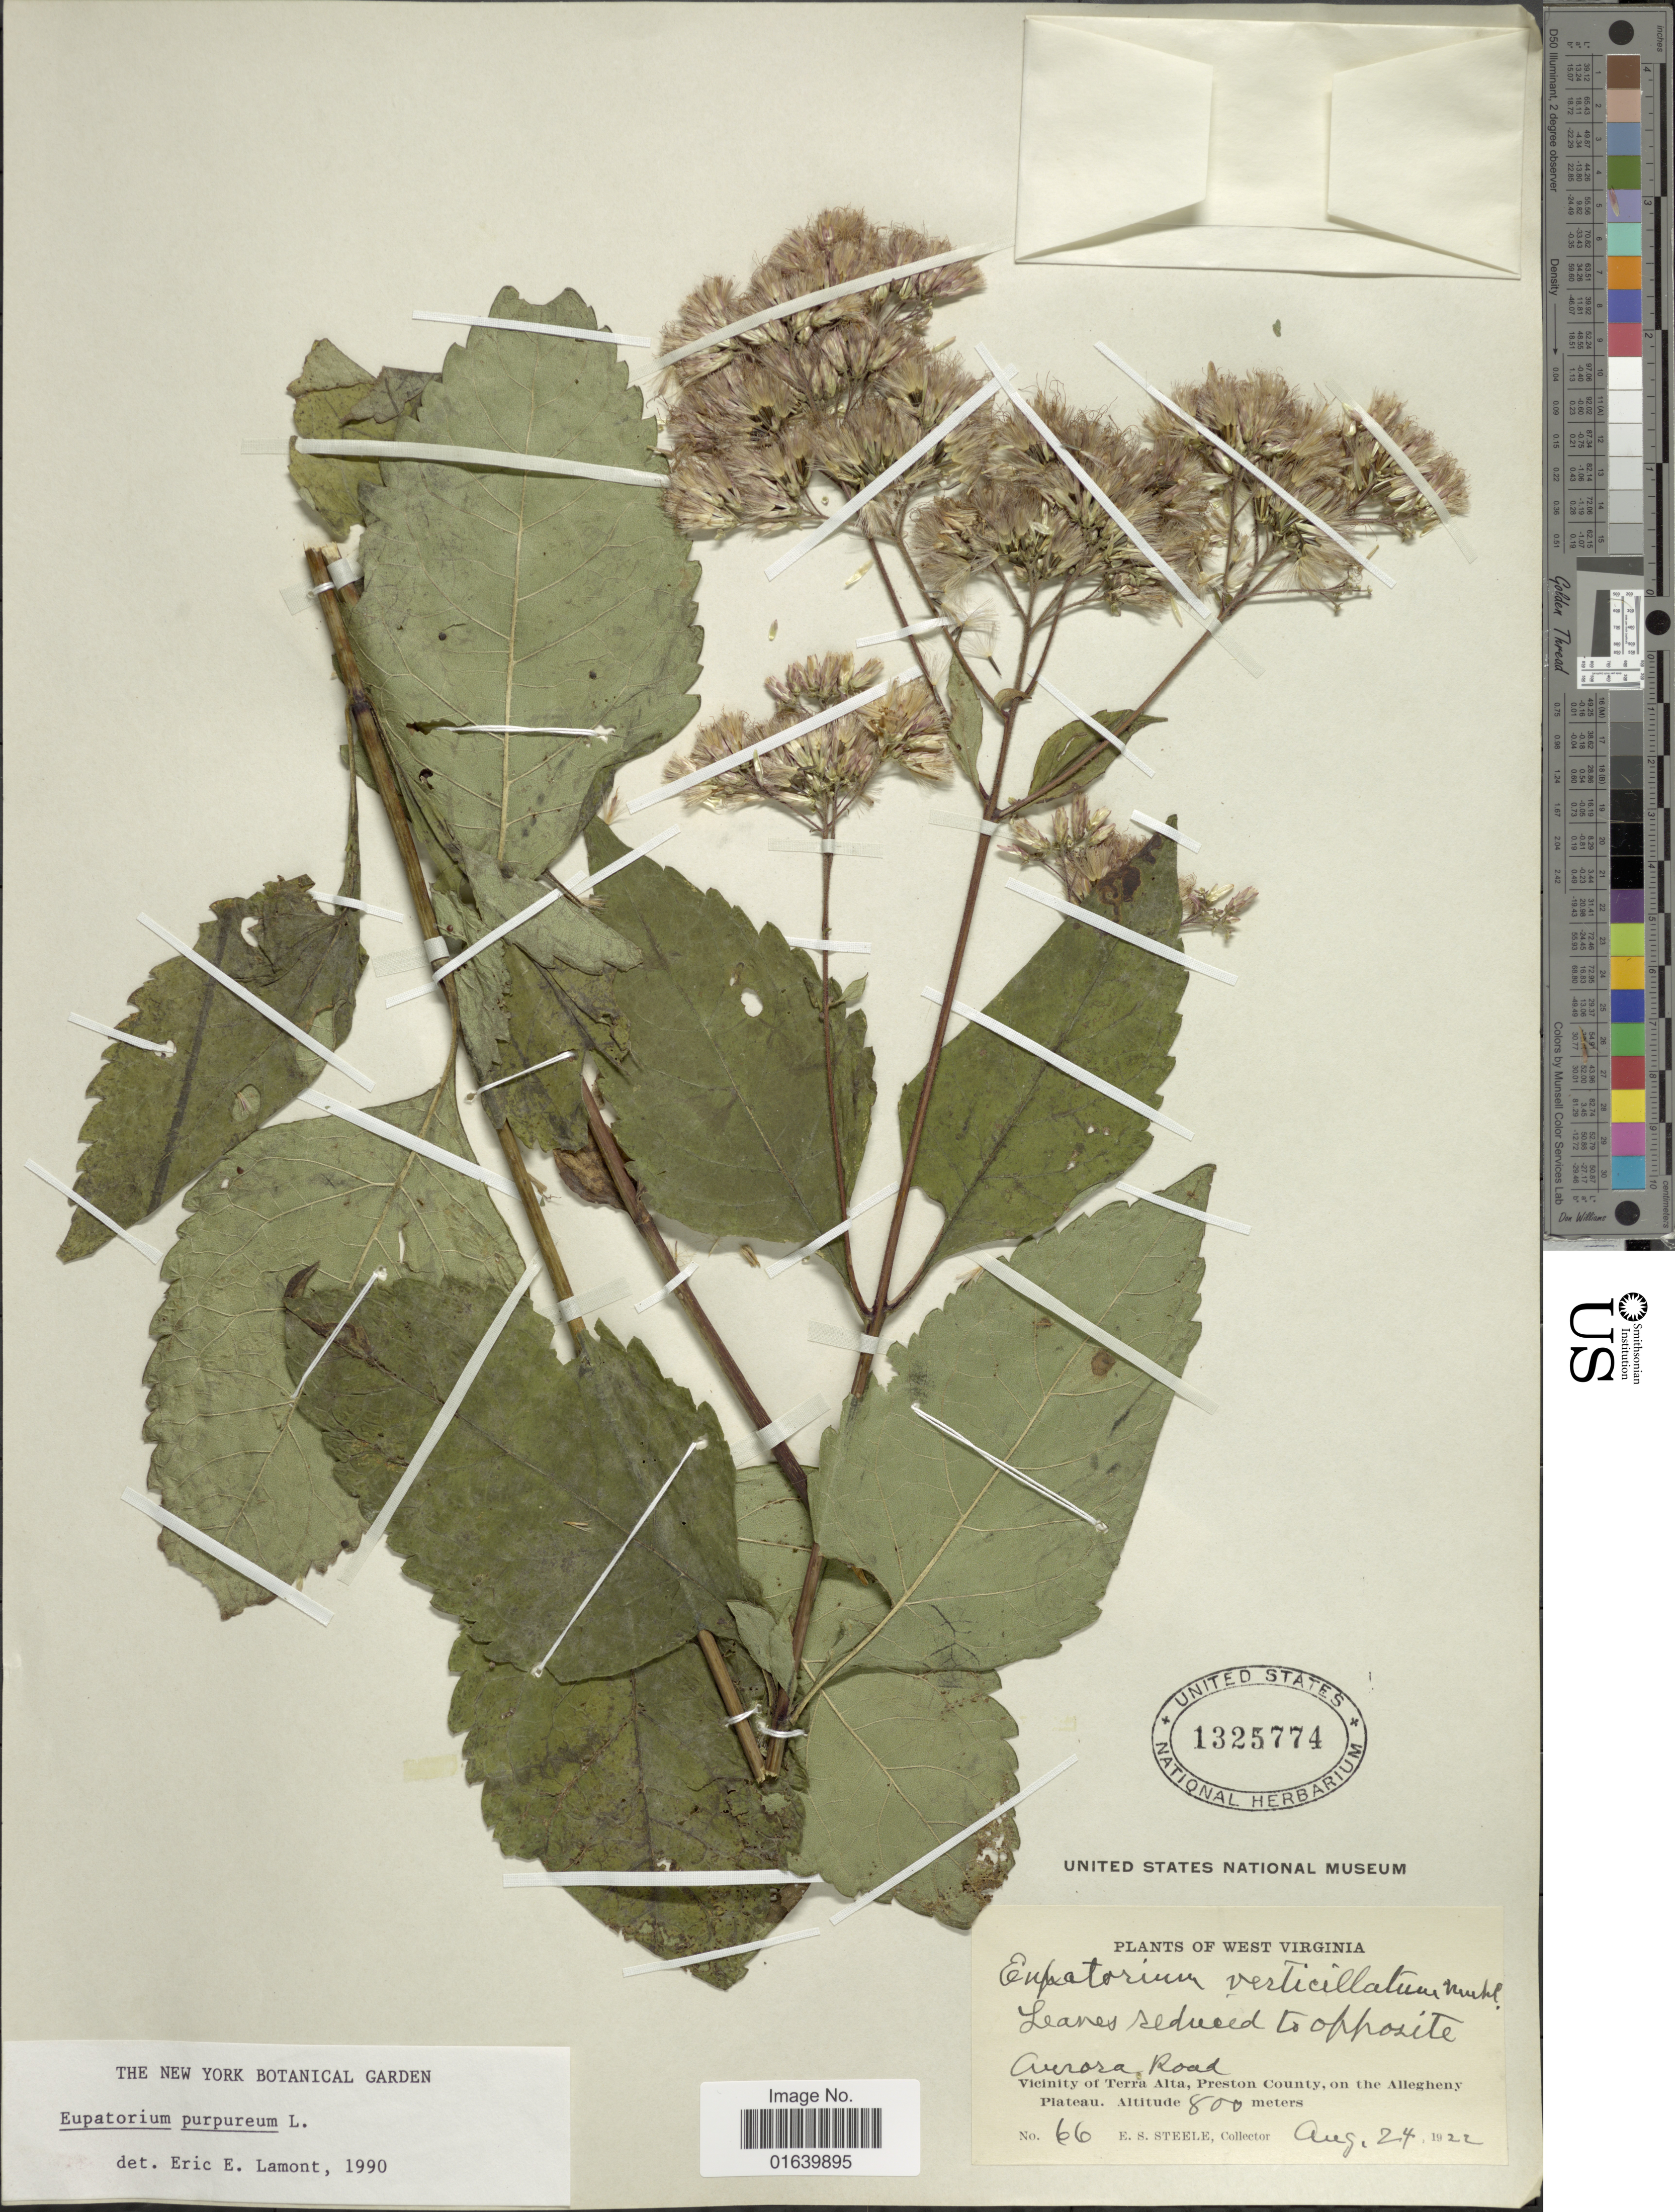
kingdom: Plantae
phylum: Tracheophyta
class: Magnoliopsida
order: Asterales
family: Asteraceae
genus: Eupatorium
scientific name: Eupatorium purpureum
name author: (L.) E.E. Lamont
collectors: E. Steele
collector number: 66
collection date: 1922-08-24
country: United States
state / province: West Virginia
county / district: Preston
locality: West Virginia, Aurora Road, Vicinity of Terra Alta, Preston County, on the Allegheny Plateau.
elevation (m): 800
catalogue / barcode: US 1325774